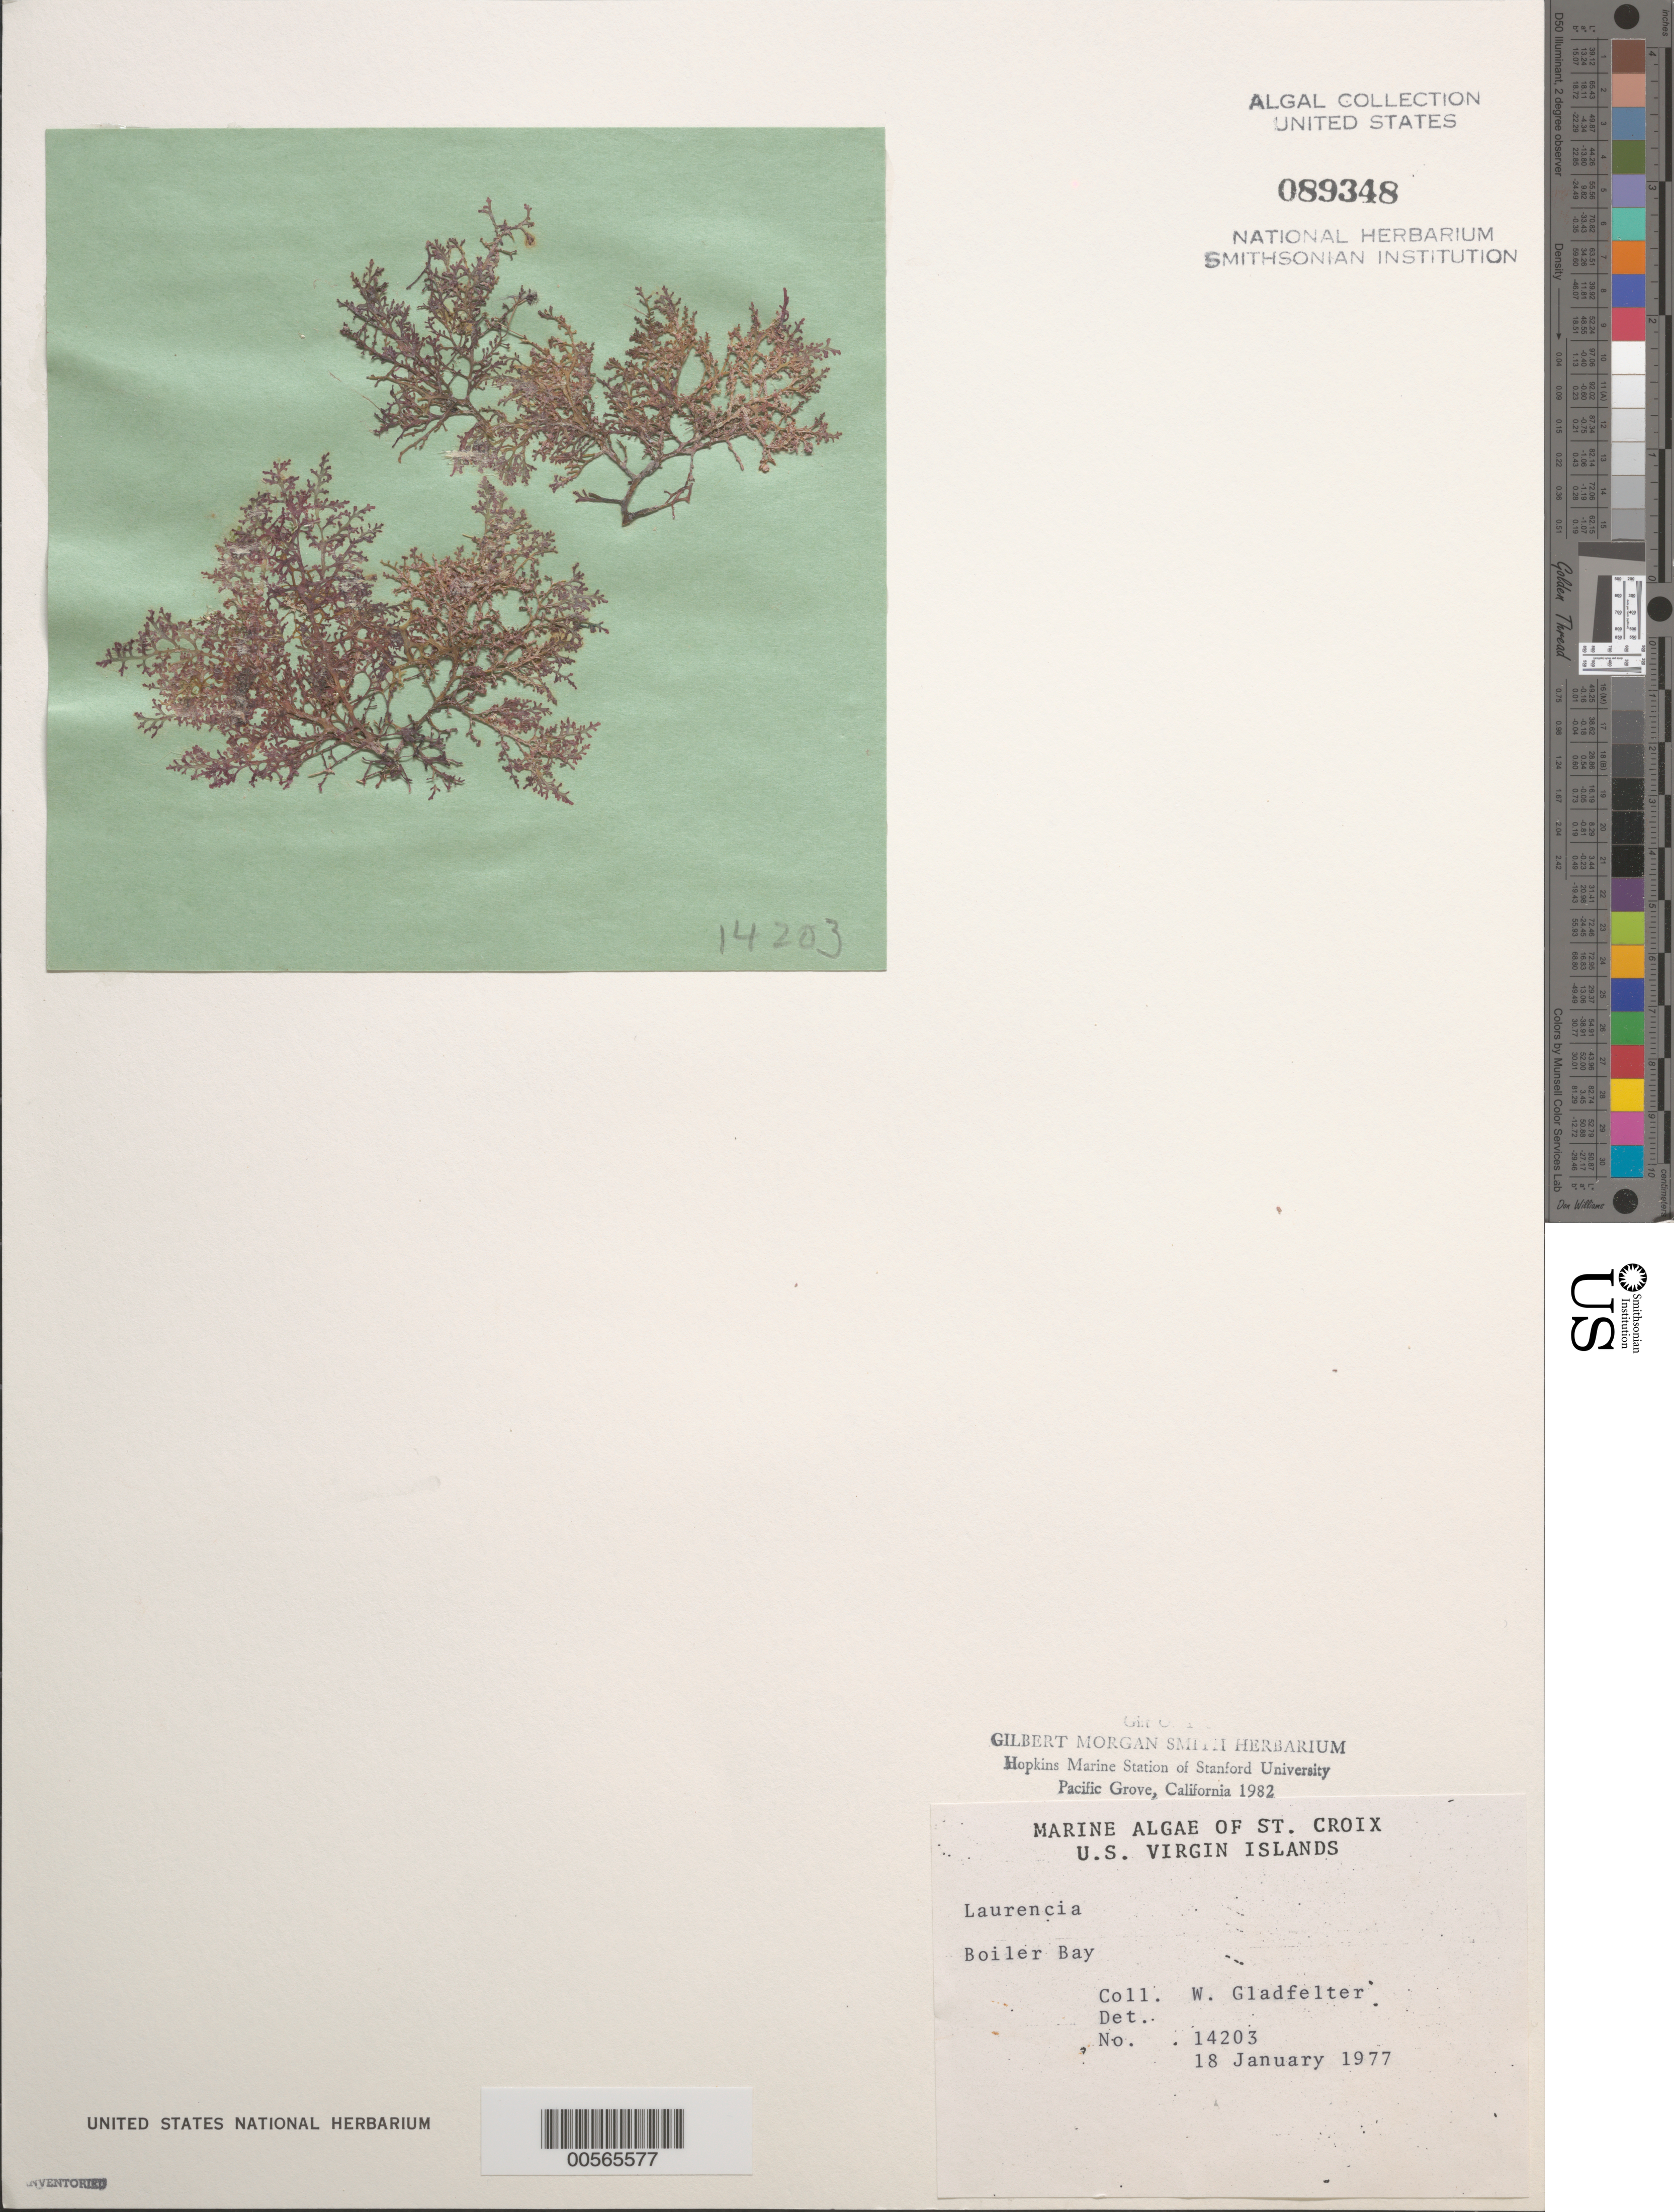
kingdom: Plantae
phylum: Rhodophyta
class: Florideophyceae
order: Ceramiales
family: Rhodomelaceae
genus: Laurencia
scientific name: Laurencia sp.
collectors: W. Gladfelter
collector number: IAA 14203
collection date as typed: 18 Jan 1977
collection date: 1977-01-18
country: U.S. Virgin Islands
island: St. Croix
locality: Boiler Bay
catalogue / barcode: US 89348